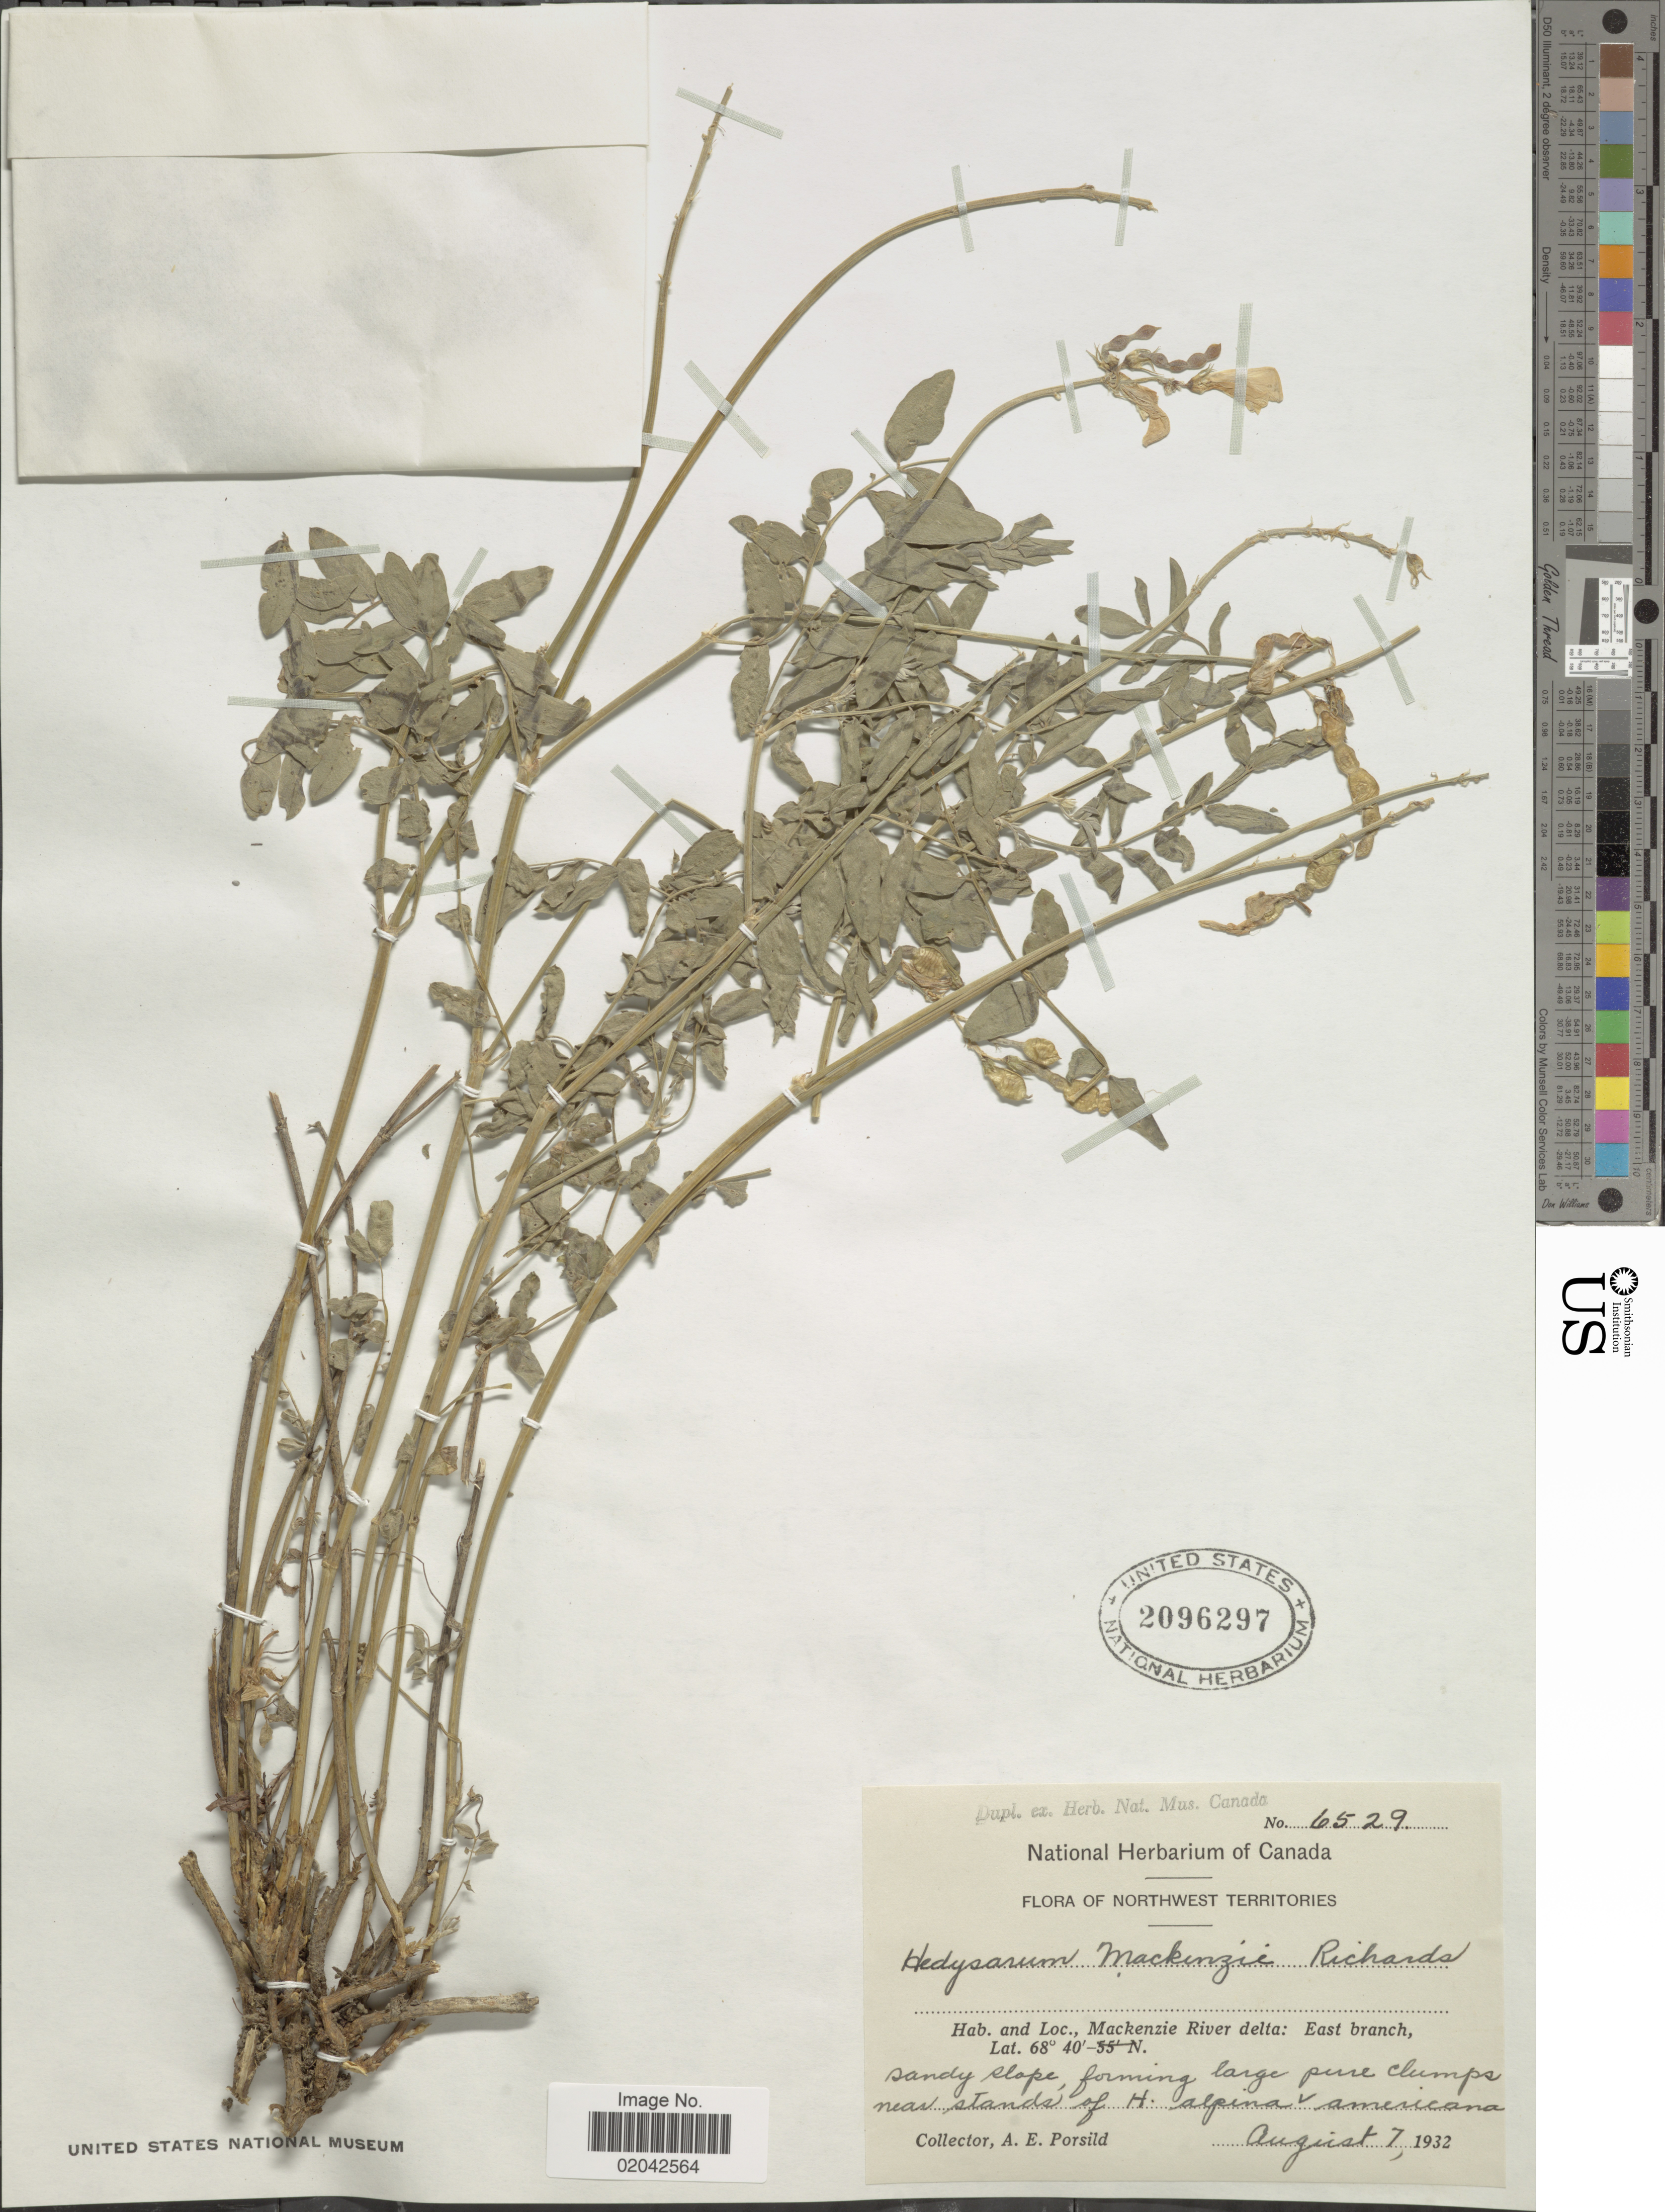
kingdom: Plantae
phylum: Tracheophyta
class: Magnoliopsida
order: Fabales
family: Fabaceae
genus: Hedysarum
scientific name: Hedysarum mackenziei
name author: Richardson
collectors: A. E. Porsild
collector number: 6529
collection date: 1932-08-07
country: Canada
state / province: Northwest Territories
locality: Mackenzie River delta: East branch, sandy slope, forming large pure clumps near stands.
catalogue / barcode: US 2096297